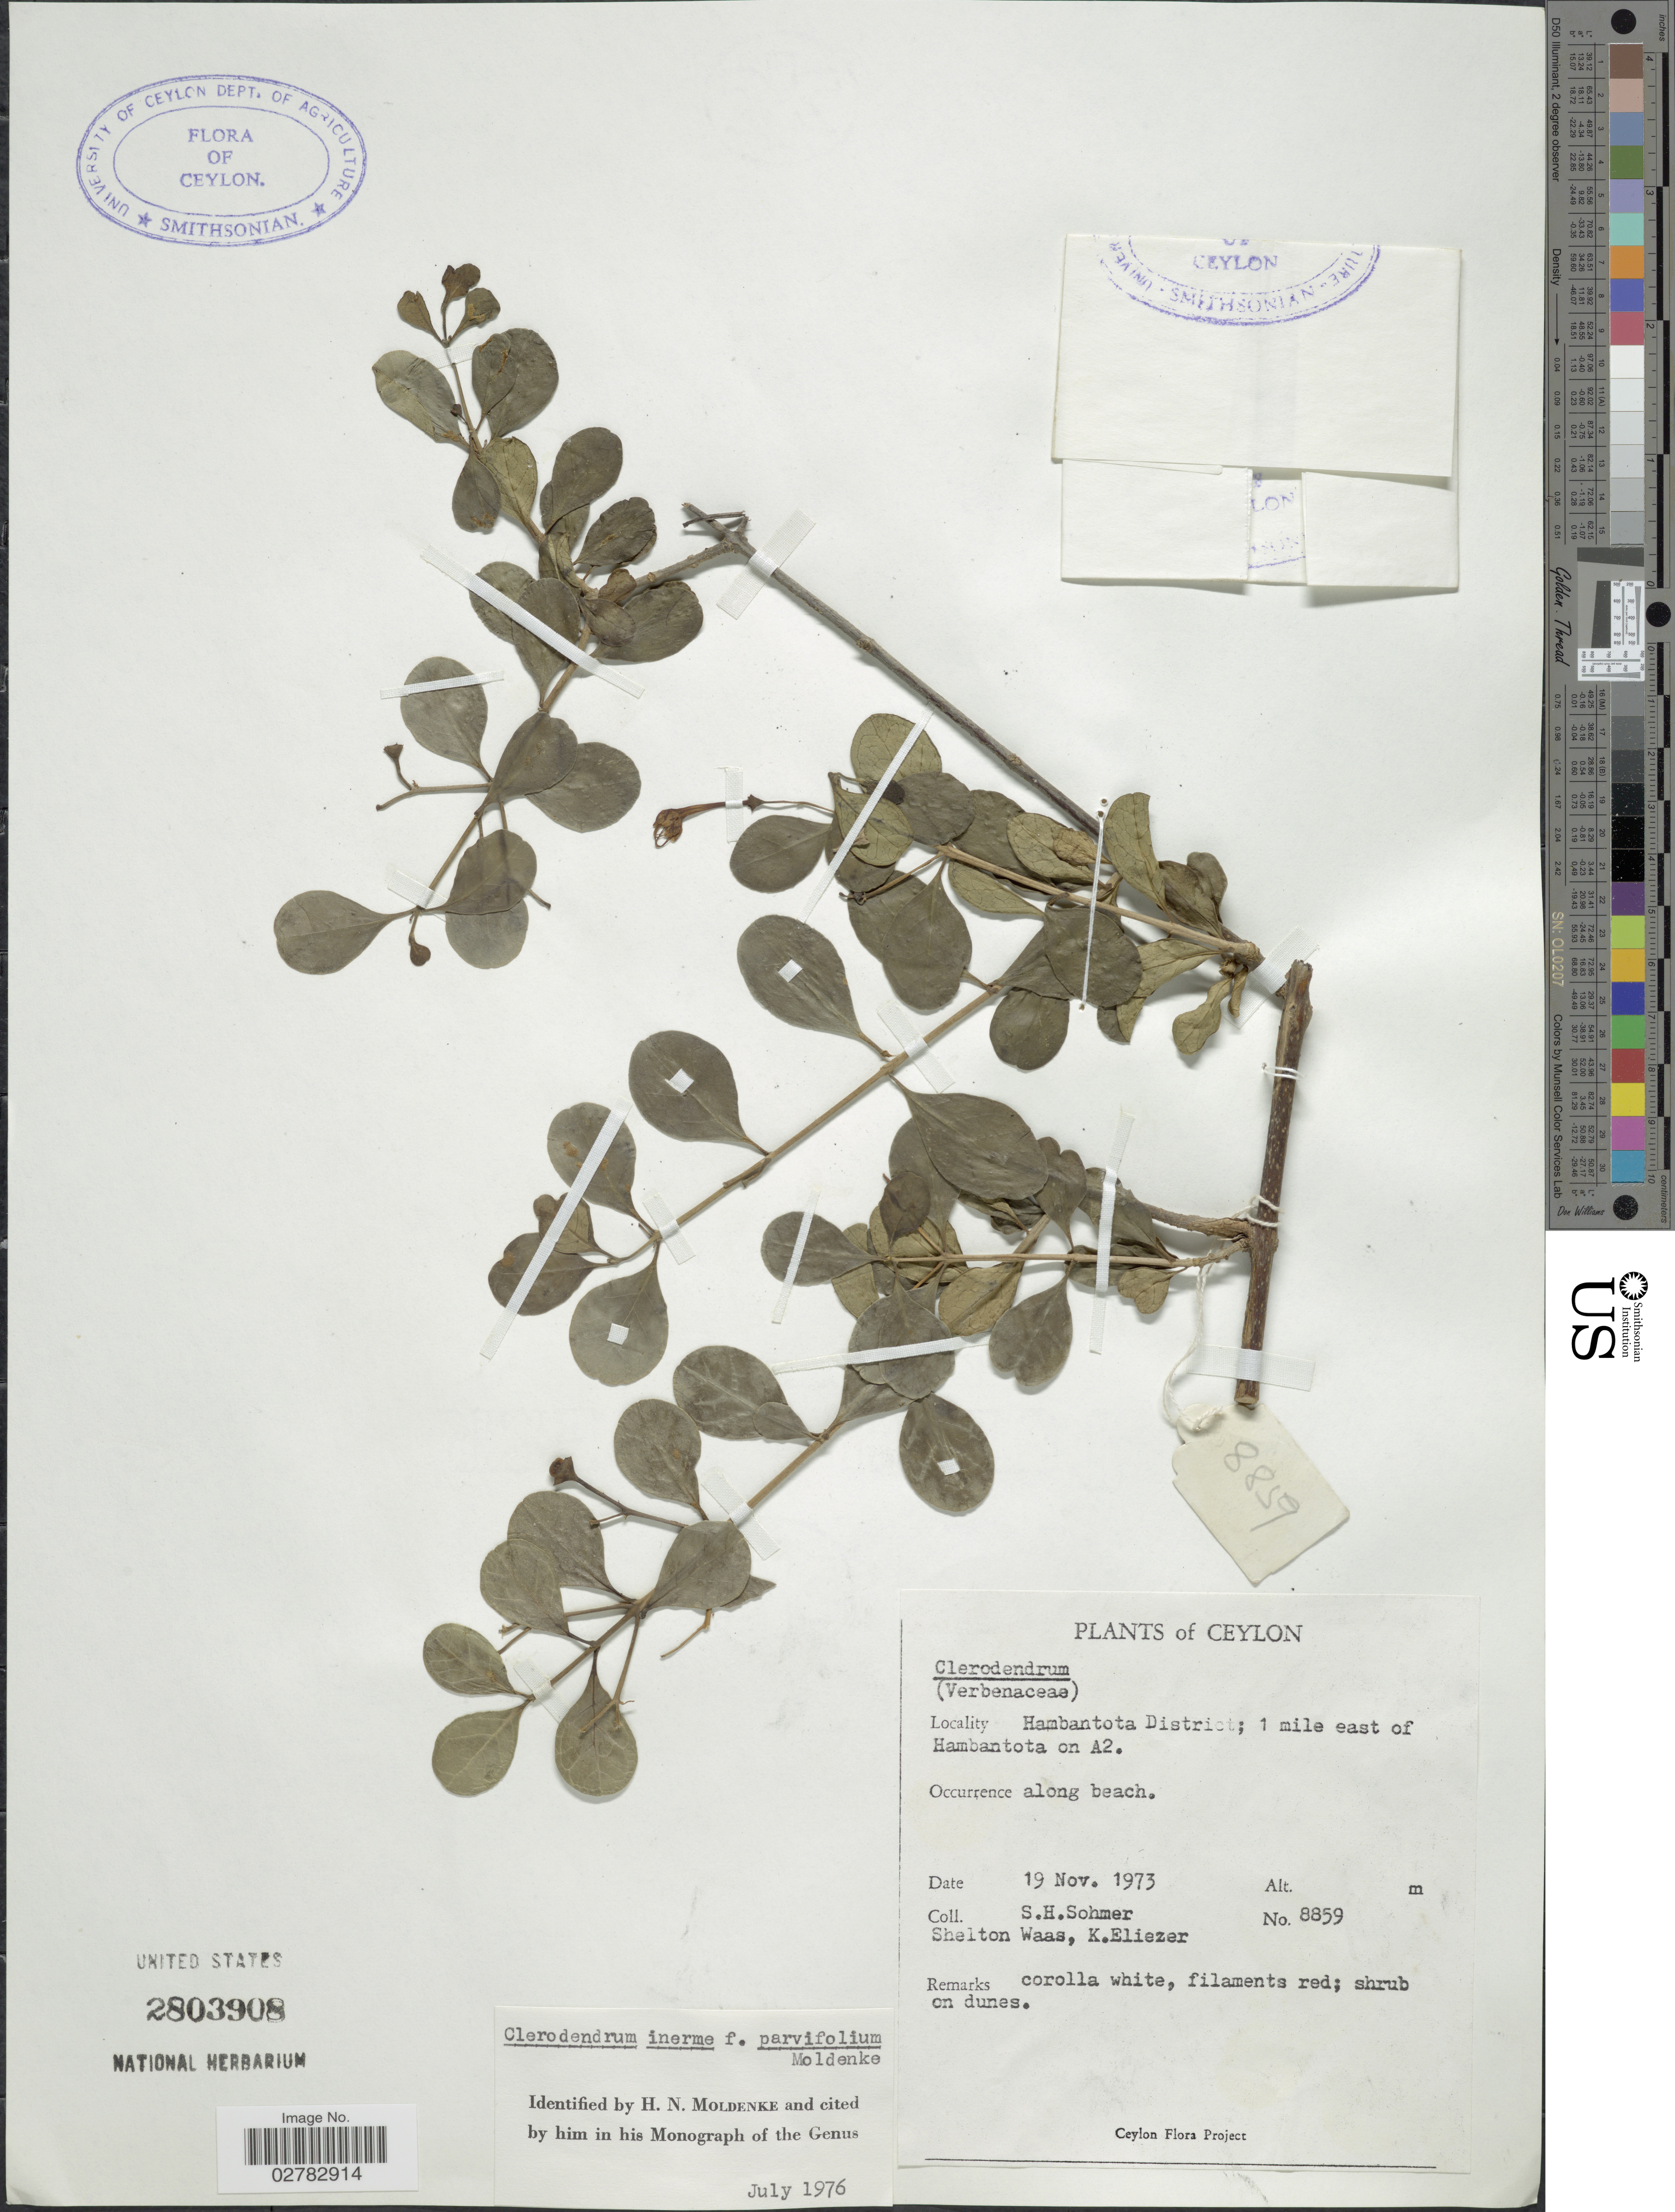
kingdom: Plantae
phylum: Tracheophyta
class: Magnoliopsida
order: Lamiales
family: Lamiaceae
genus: Clerodendrum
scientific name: Clerodendrum inerme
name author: (L.) Gaertn.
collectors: S. H. Sohmer, S. Waas & K. Eliezer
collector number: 8859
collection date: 1973-11-19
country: Sri Lanka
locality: Ceylon. Hambantota District; 1 mile east of Hambantota on A2.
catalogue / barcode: US 2803908